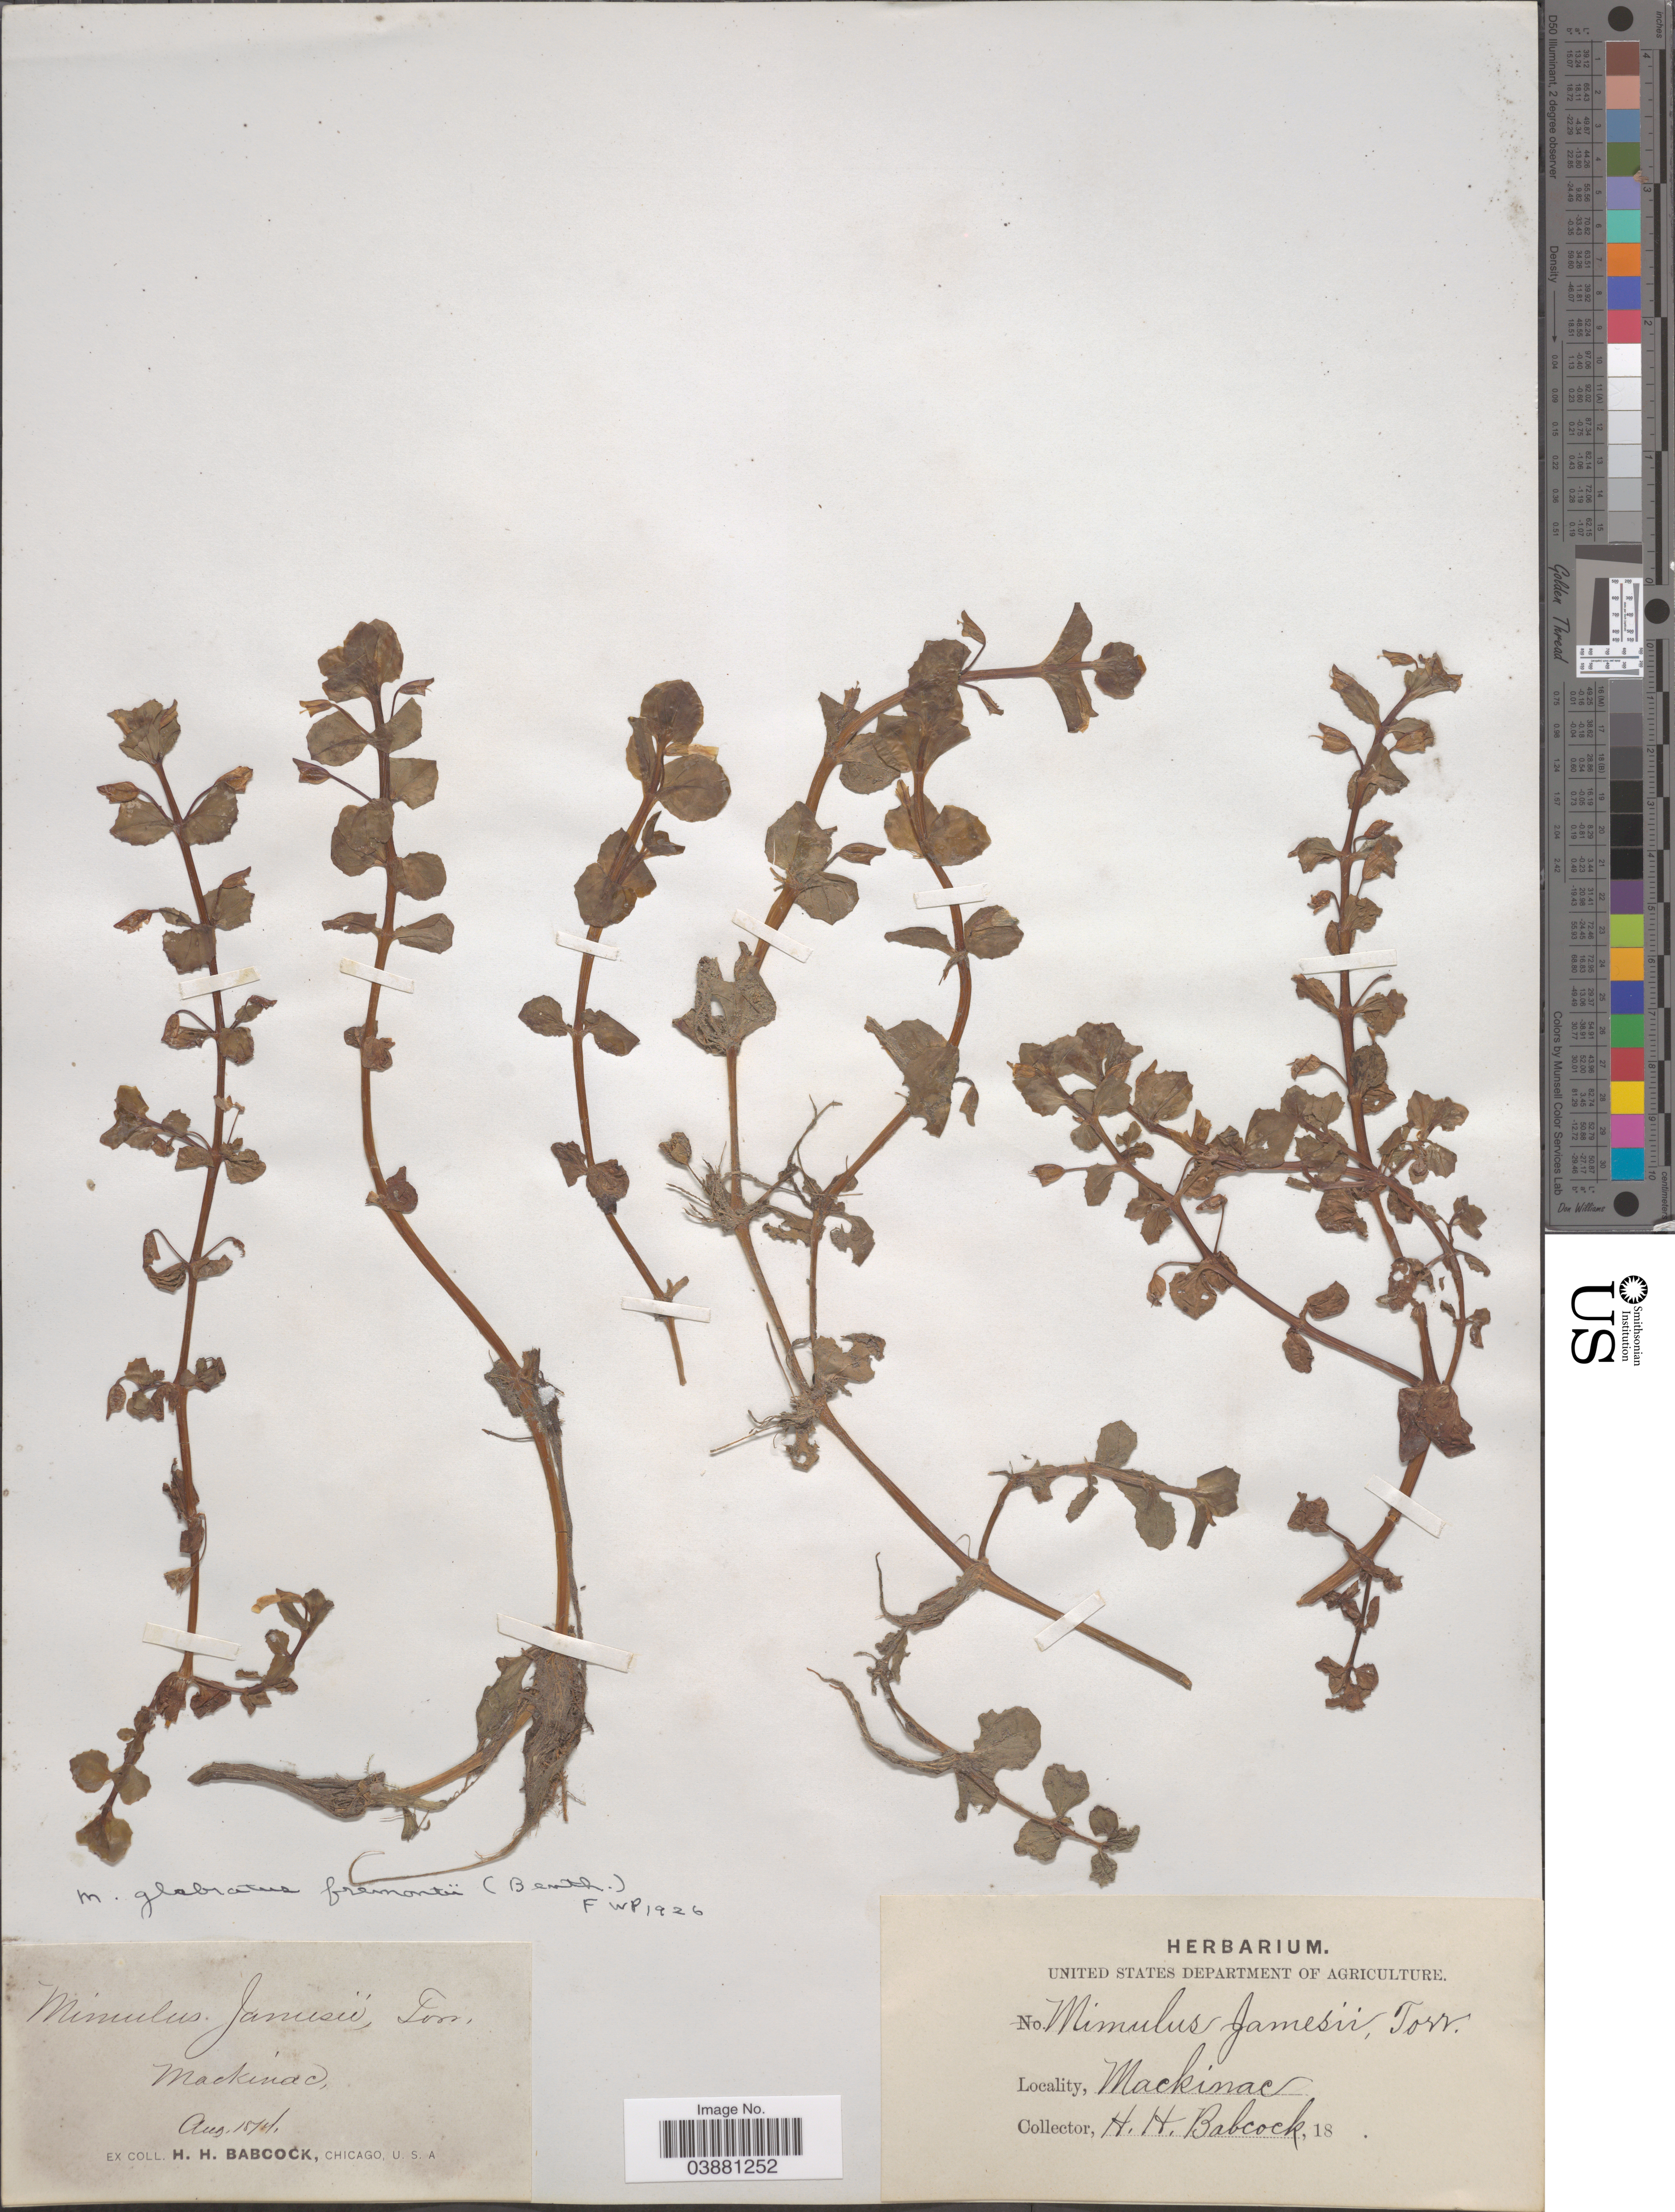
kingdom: Plantae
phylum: Tracheophyta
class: Magnoliopsida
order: Lamiales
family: Phrymaceae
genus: Mimulus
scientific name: Mimulus glabratus var. fremontii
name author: Kunth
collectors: H. Babcock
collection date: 1874-08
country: United States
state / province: Michigan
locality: Mackinac.